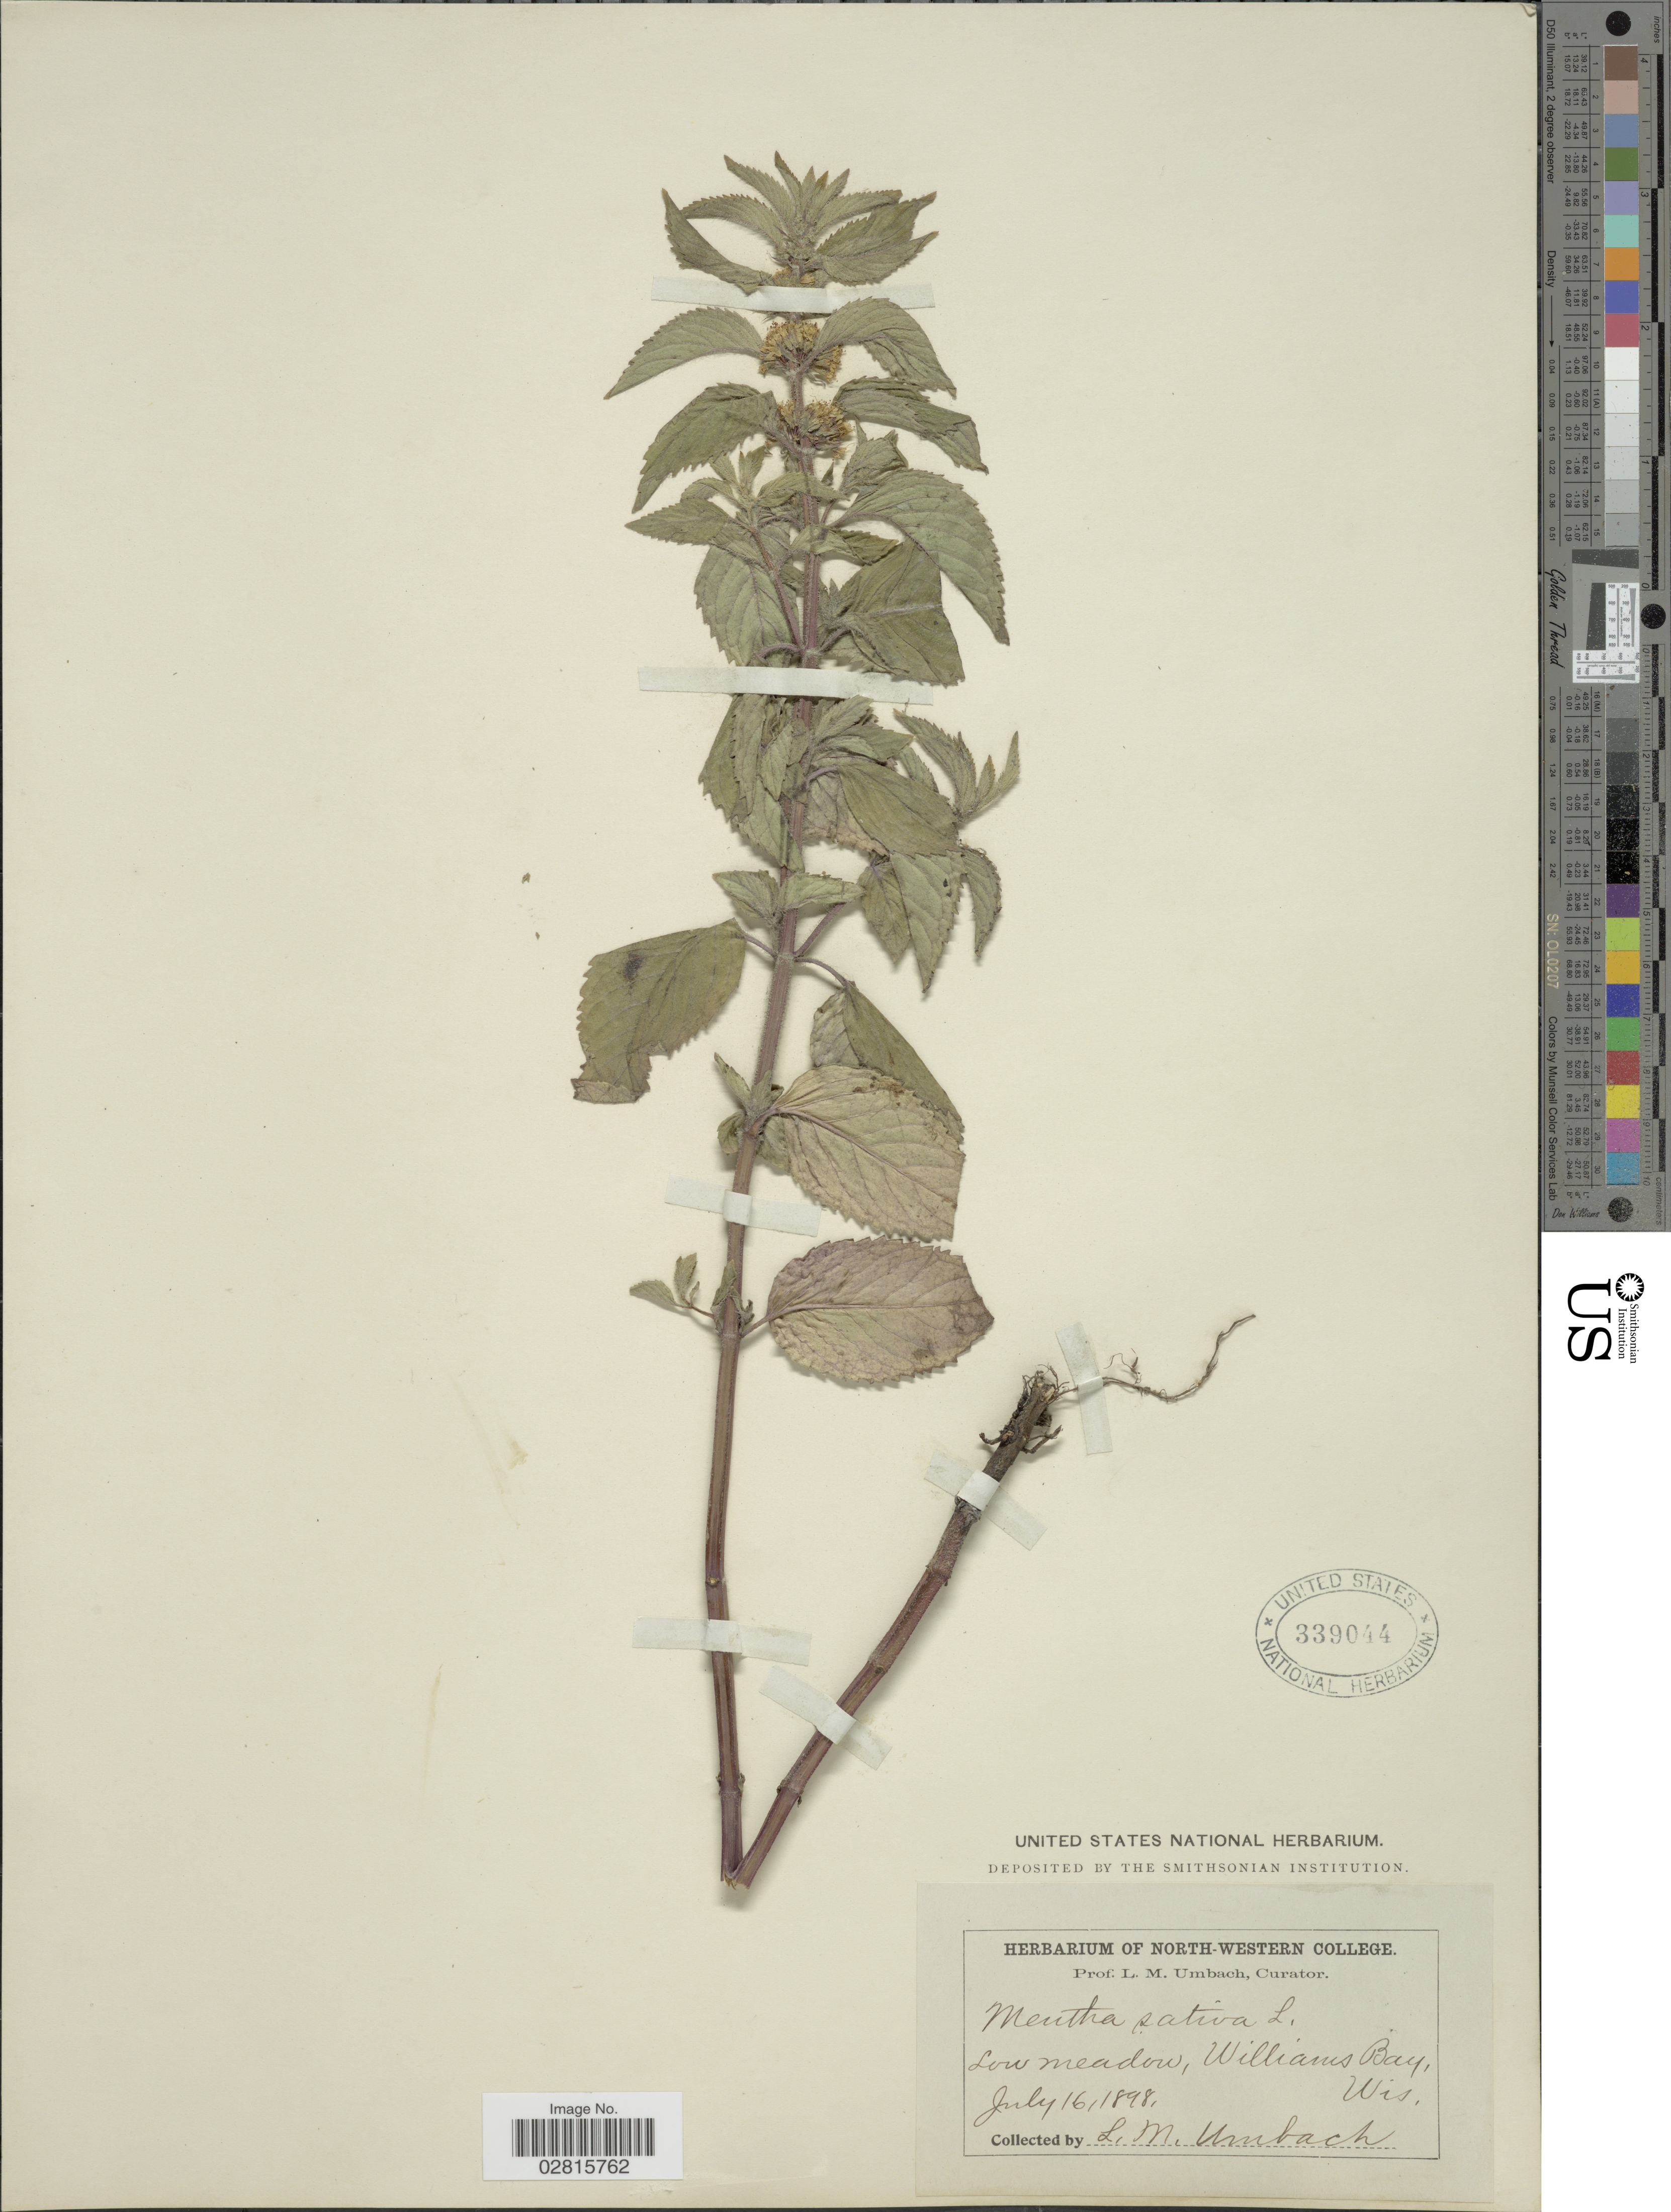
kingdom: Plantae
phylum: Tracheophyta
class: Magnoliopsida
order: Lamiales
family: Lamiaceae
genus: Mentha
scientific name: Mentha x sativa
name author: L.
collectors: L. M. Umbach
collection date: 1898-07-16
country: United States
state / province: Wisconsin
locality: Williams Bay, Wis.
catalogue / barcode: US 339044